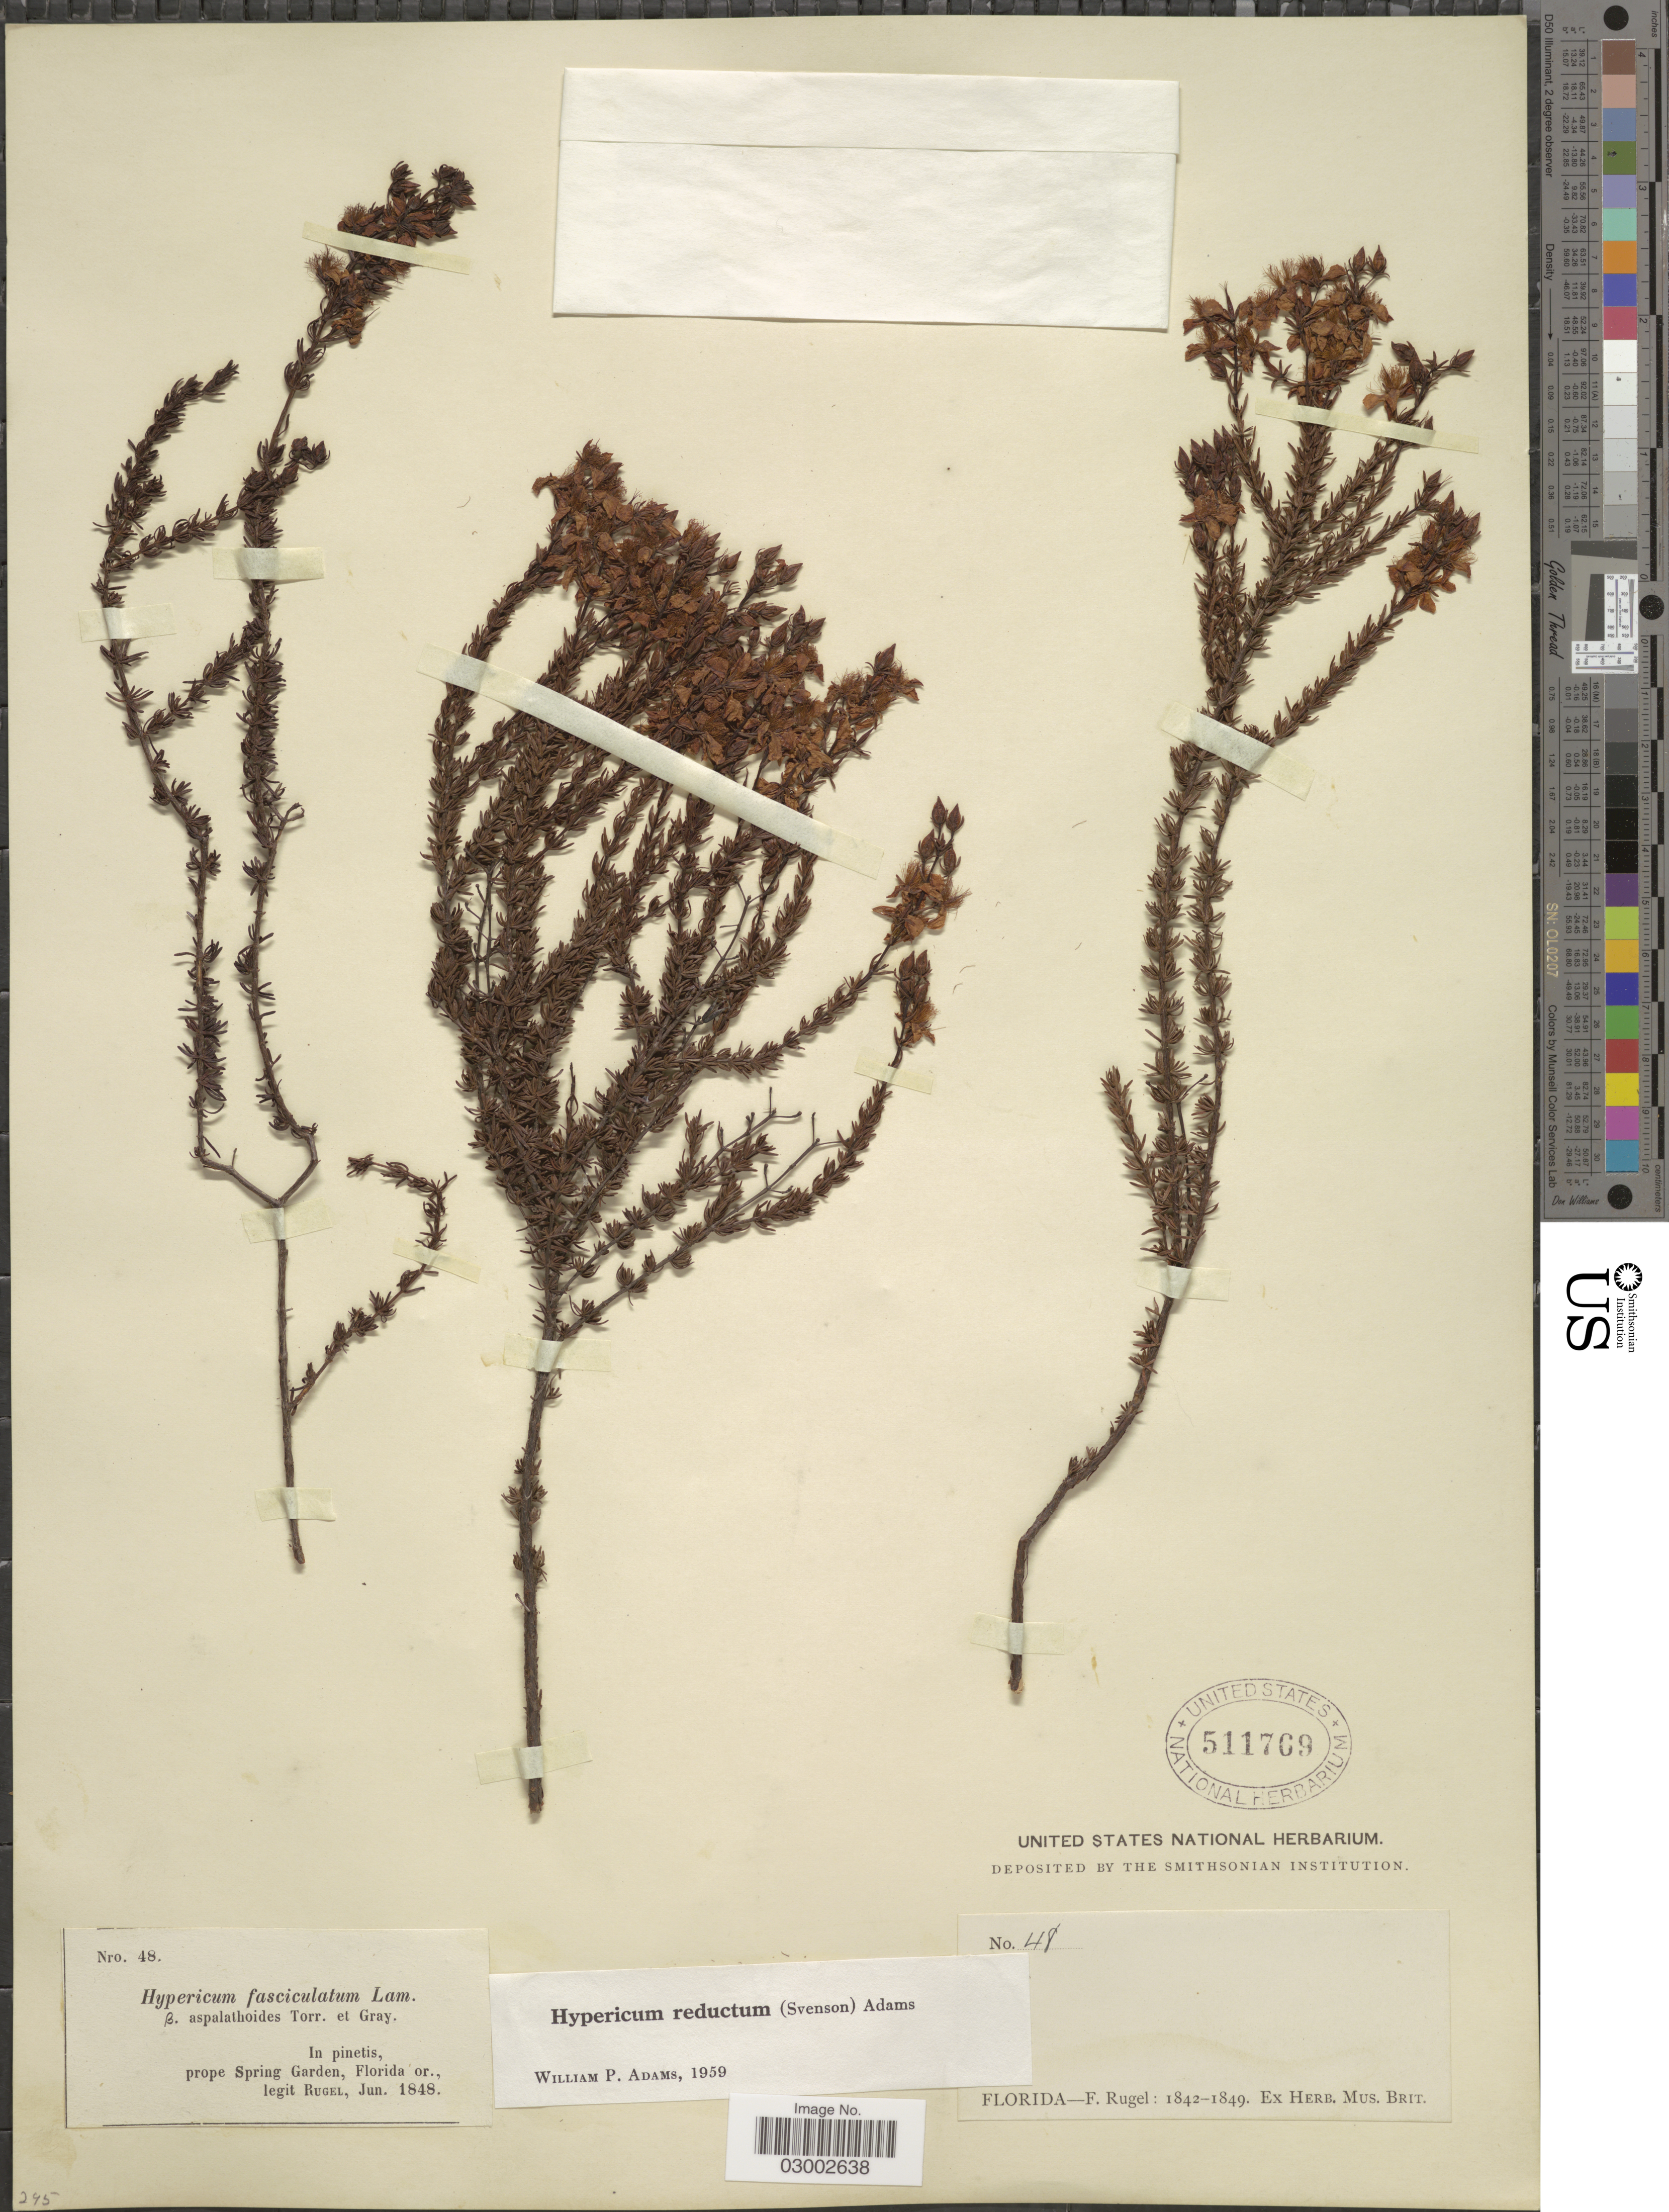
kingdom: Plantae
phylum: Tracheophyta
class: Magnoliopsida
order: Malpighiales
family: Hypericaceae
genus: Hypericum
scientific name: Hypericum tenuifolium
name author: Pursh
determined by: Strong, Mark T., (BOT), Smithsonian Institution - National Museum of Natural History (UNITED STATES)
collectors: F. Rugel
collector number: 48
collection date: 1848-06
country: United States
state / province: Florida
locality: In pinetis, prope Spring Garden.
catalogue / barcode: US 511769